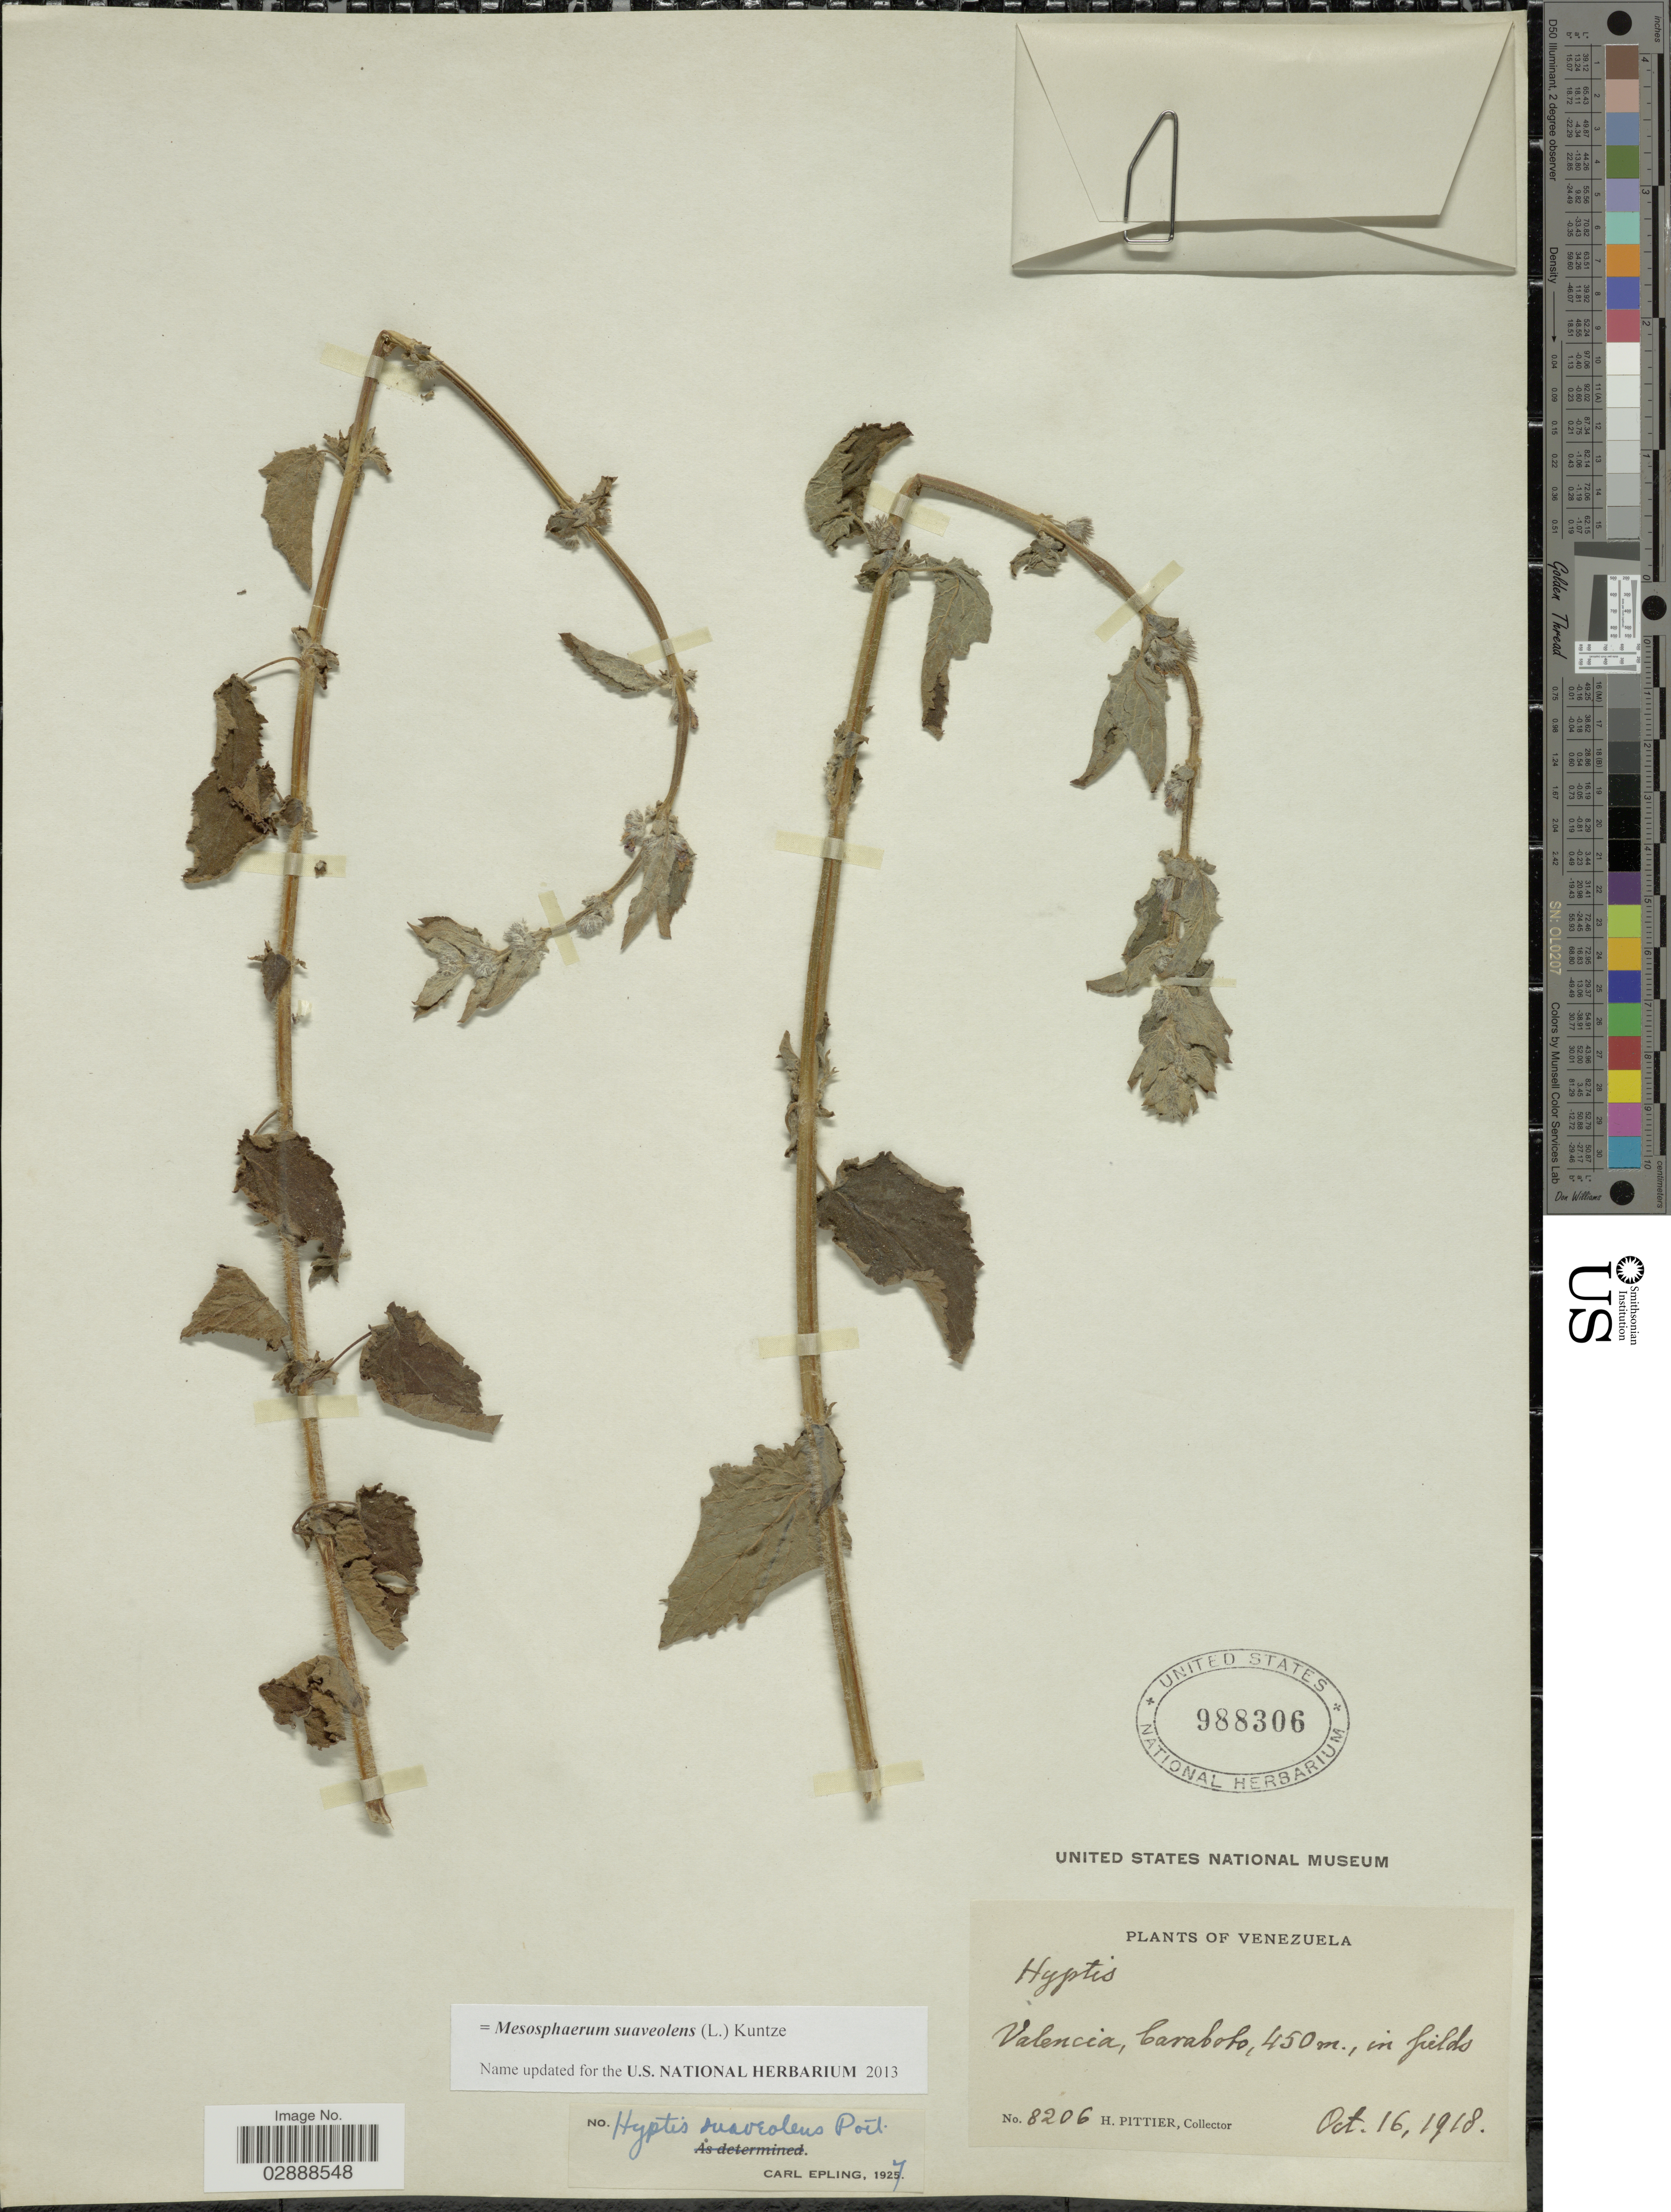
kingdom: Plantae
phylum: Tracheophyta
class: Magnoliopsida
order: Lamiales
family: Lamiaceae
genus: Mesosphaerum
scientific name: Mesosphaerum suaveolens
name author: (L.) Kuntze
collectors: H. F. Pittier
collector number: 8206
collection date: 1918-10-16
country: Venezuela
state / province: Carabobo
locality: Valencia, Carabobo.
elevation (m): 450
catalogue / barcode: US 988306